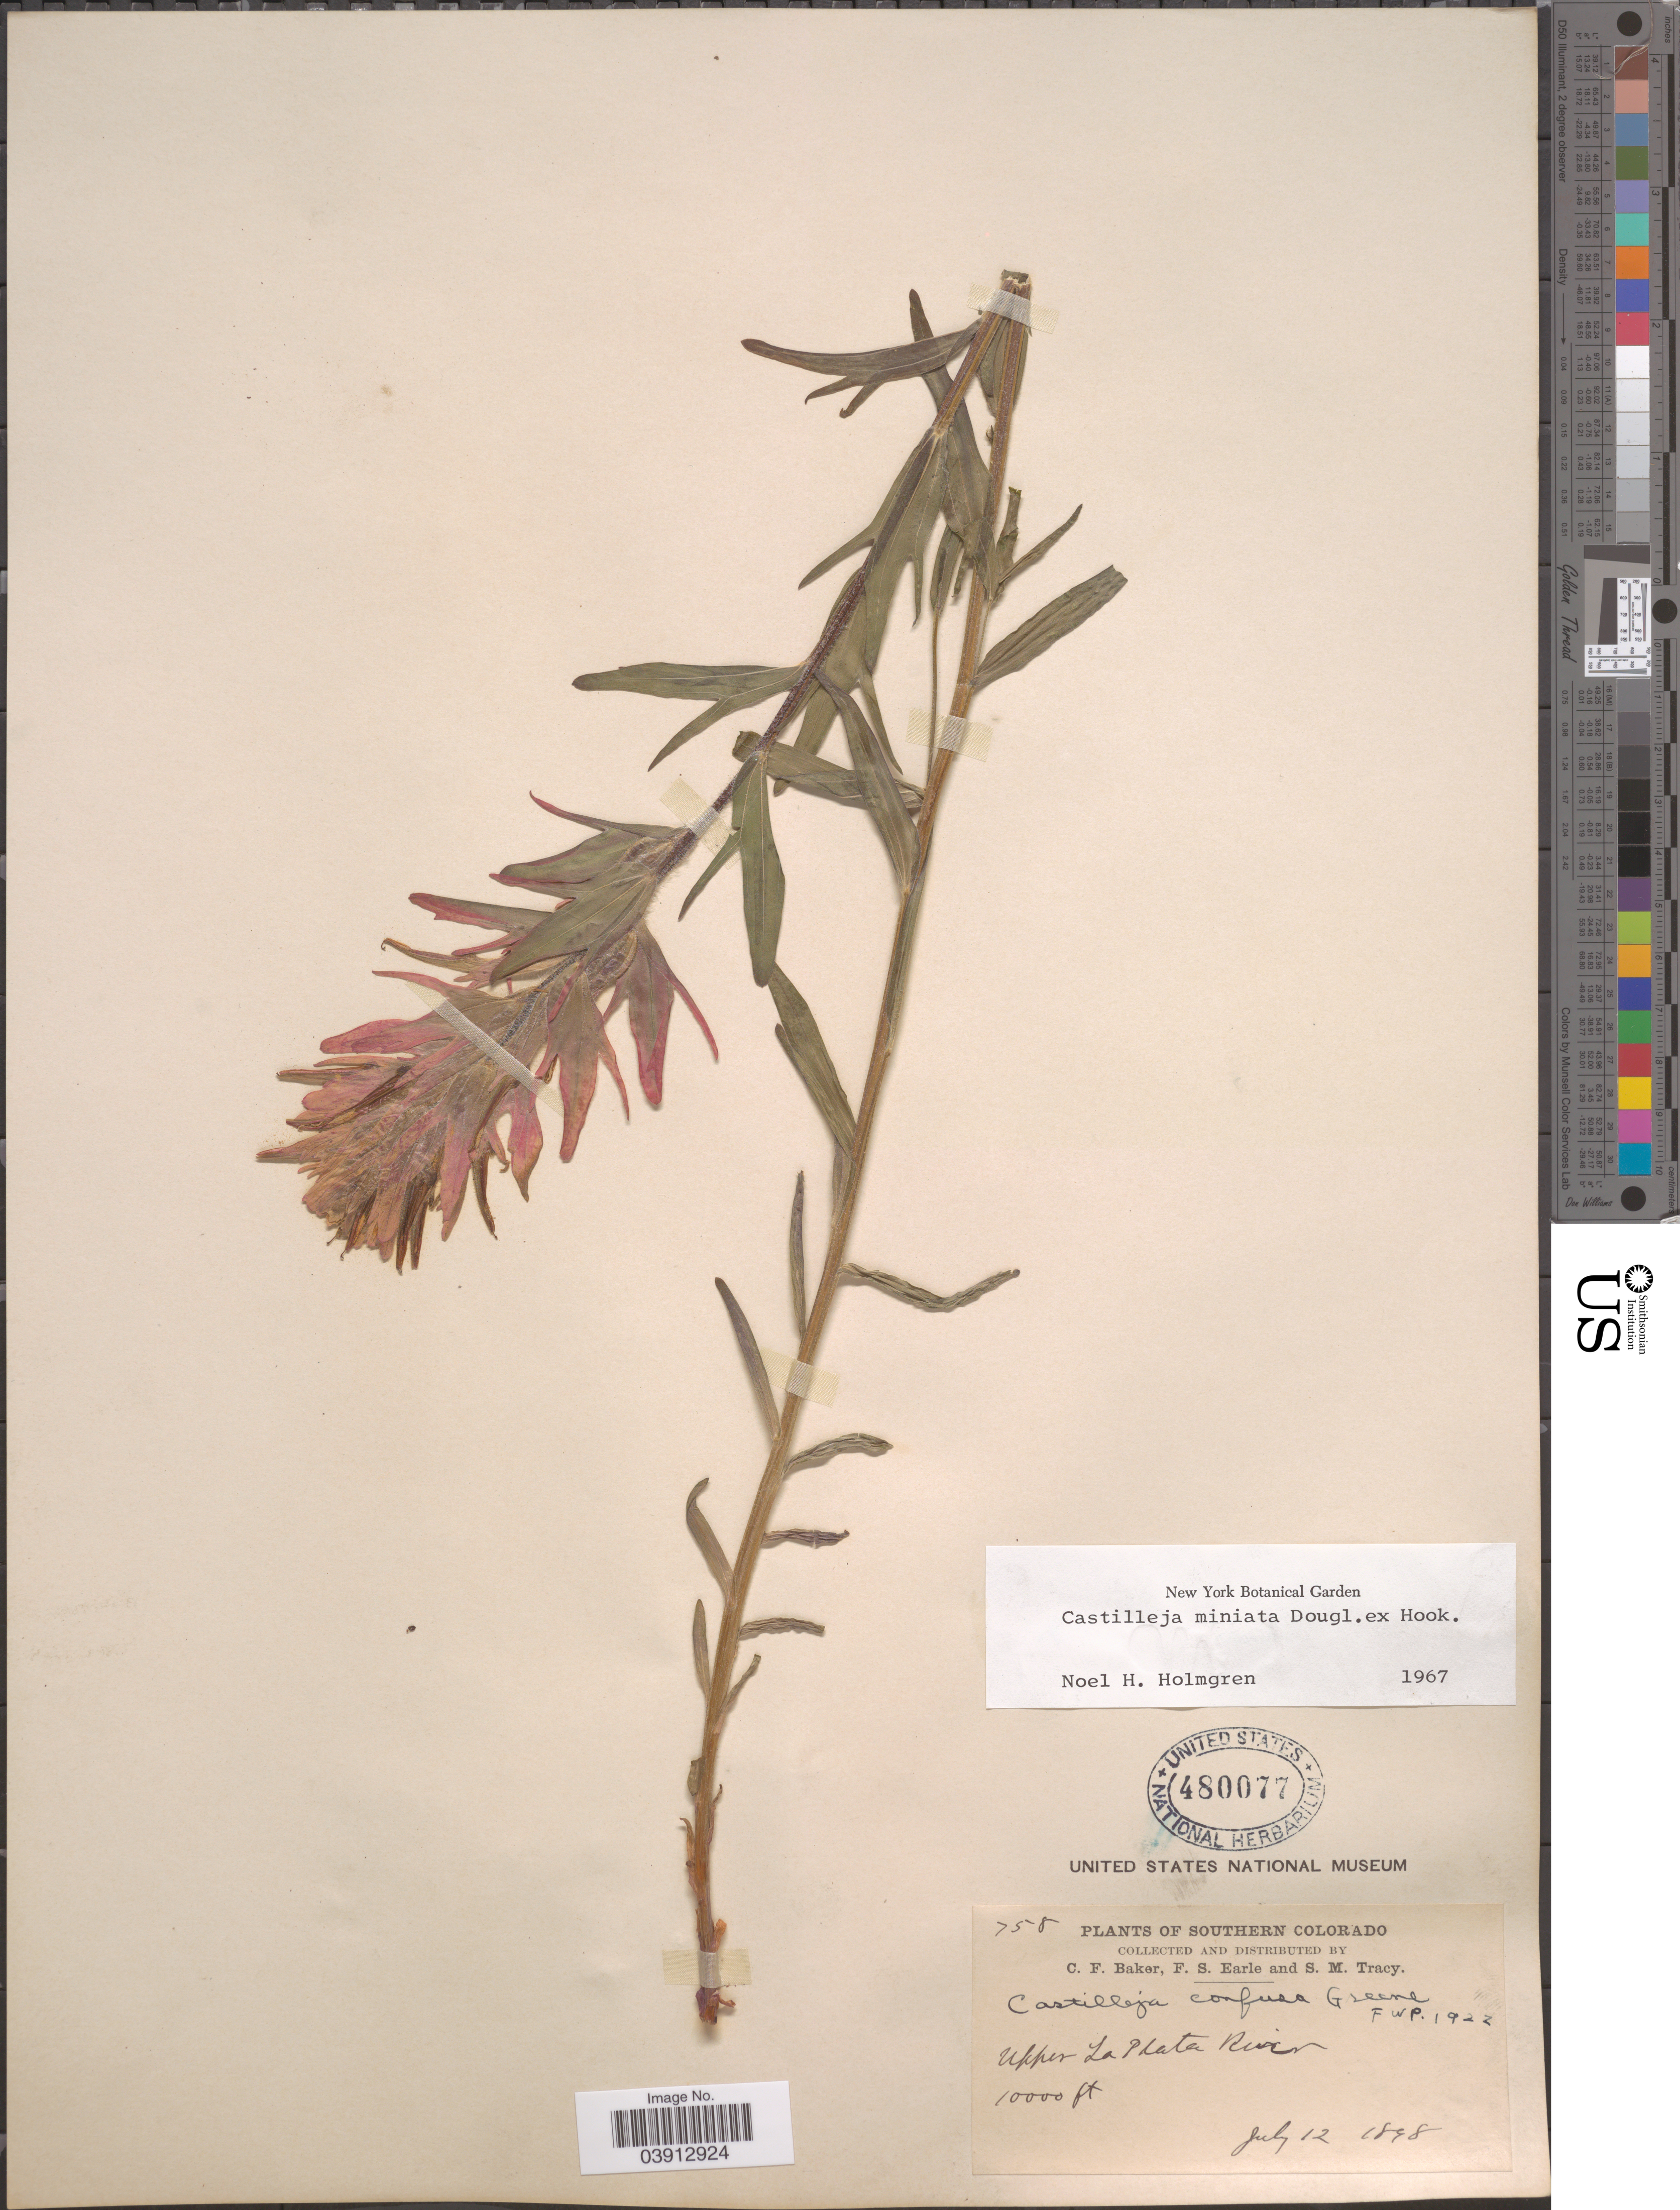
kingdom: Plantae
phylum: Tracheophyta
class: Magnoliopsida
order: Lamiales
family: Orobanchaceae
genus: Castilleja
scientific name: Castilleja miniata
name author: Douglas ex Hook.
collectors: C. F. Baker, F. S. Earle & S. M. Tracy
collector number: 758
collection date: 1898-07-12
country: United States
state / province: Colorado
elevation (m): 3048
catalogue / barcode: US 480077